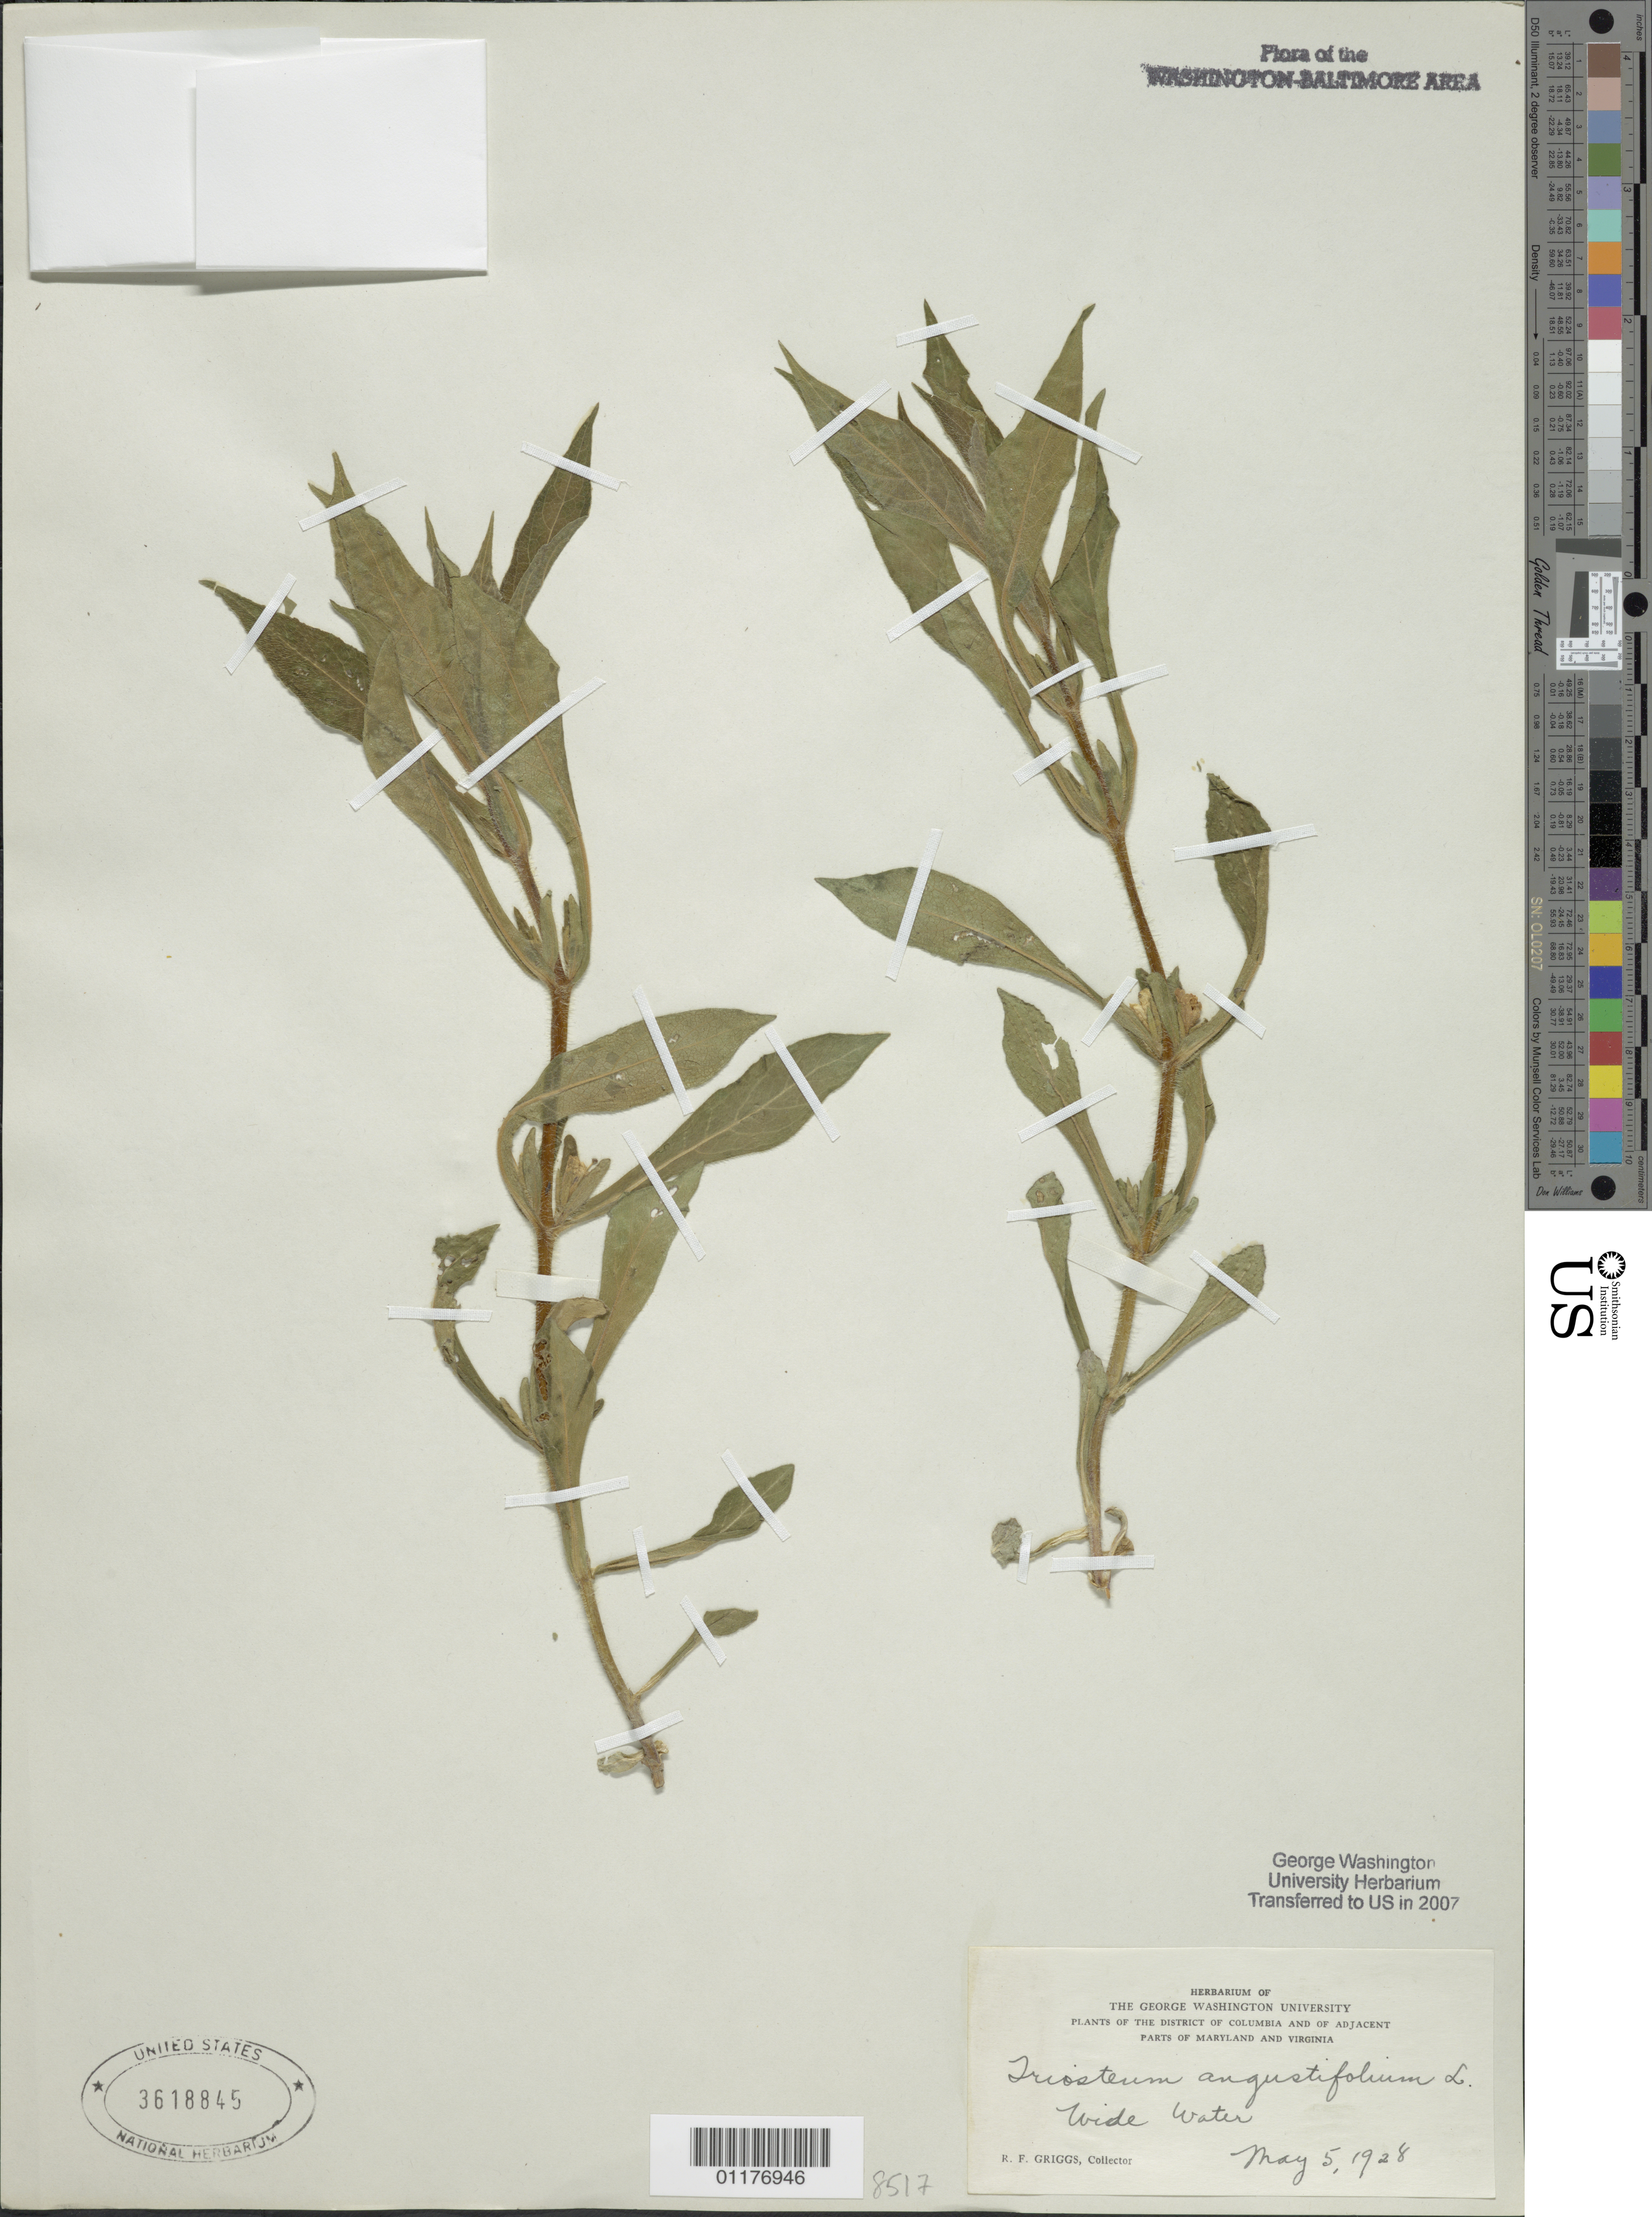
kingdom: Plantae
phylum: Tracheophyta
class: Magnoliopsida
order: Dipsacales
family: Caprifoliaceae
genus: Triosteum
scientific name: Triosteum angustifolium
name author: L.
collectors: R. F. Griggs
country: United States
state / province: Maryland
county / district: Montgomery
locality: Widewater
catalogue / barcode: US 3618845